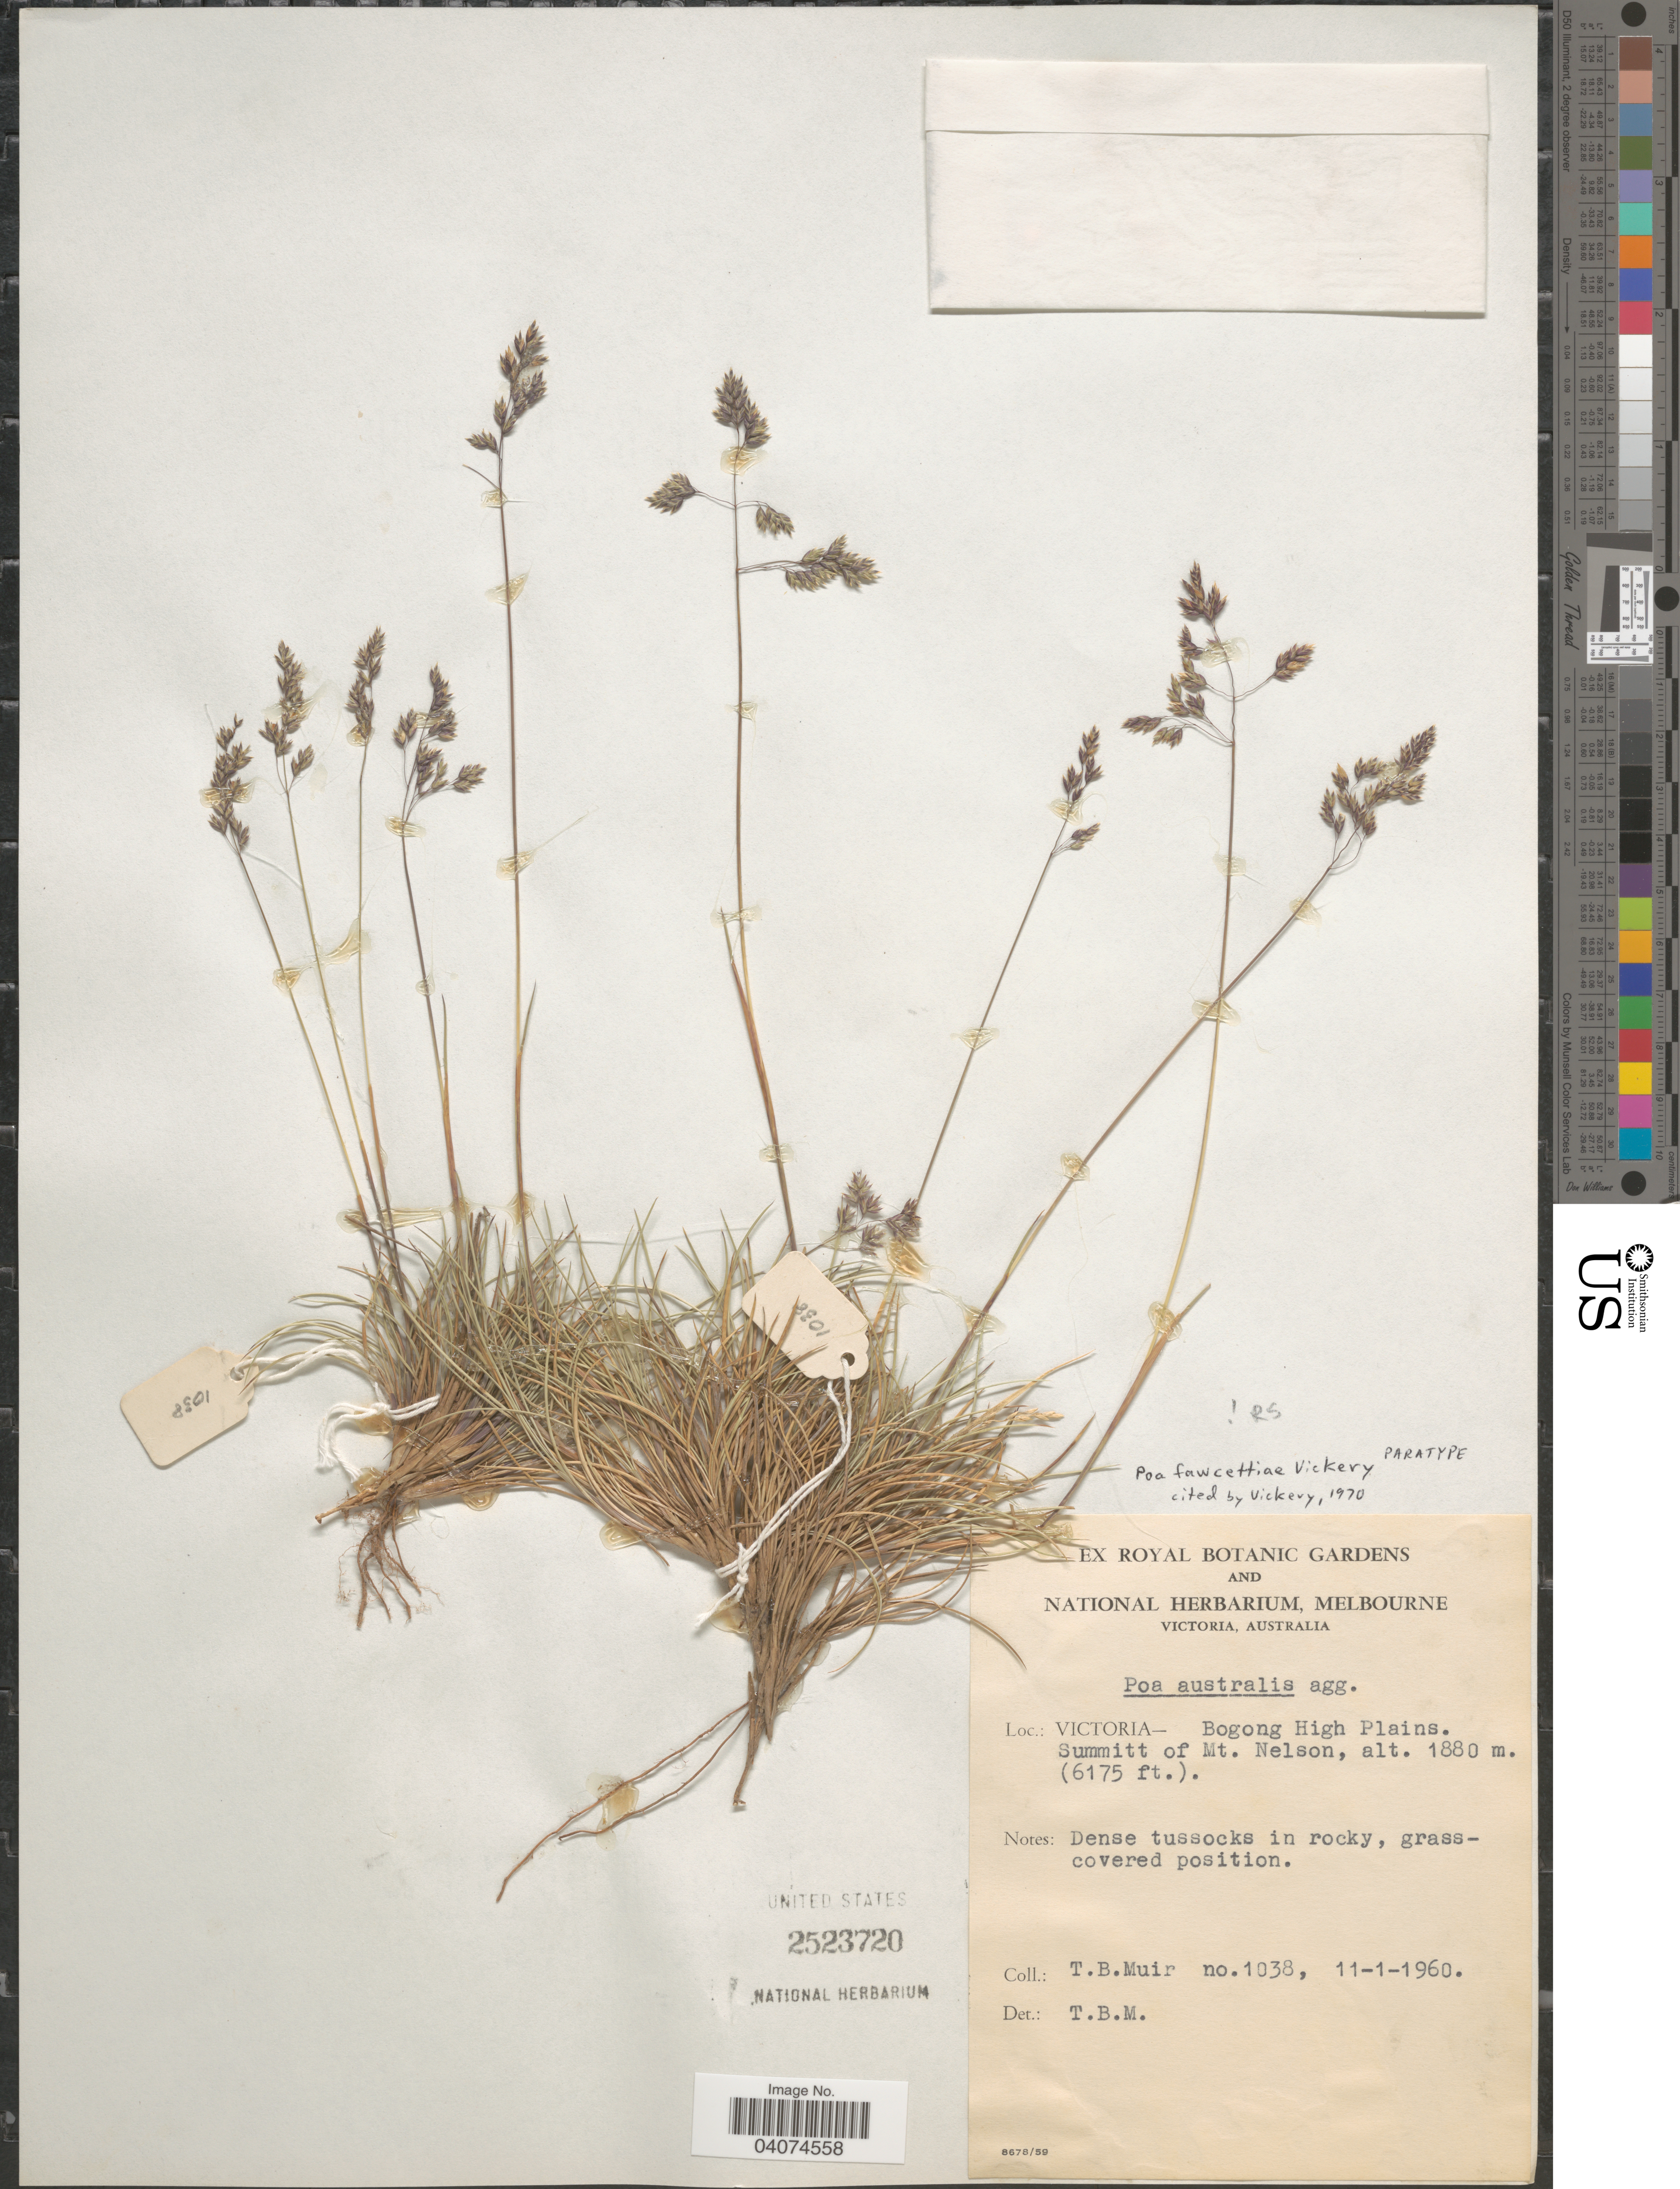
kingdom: Plantae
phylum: Tracheophyta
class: Liliopsida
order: Poales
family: Poaceae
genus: Poa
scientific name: Poa fawcettiae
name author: Vickery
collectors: T. Muir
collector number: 1038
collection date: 1960-01-11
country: Australia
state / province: Victoria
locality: Victoria - Bogong High Plains. Summit of Mt. Nelson.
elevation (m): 1880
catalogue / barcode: US 2523720